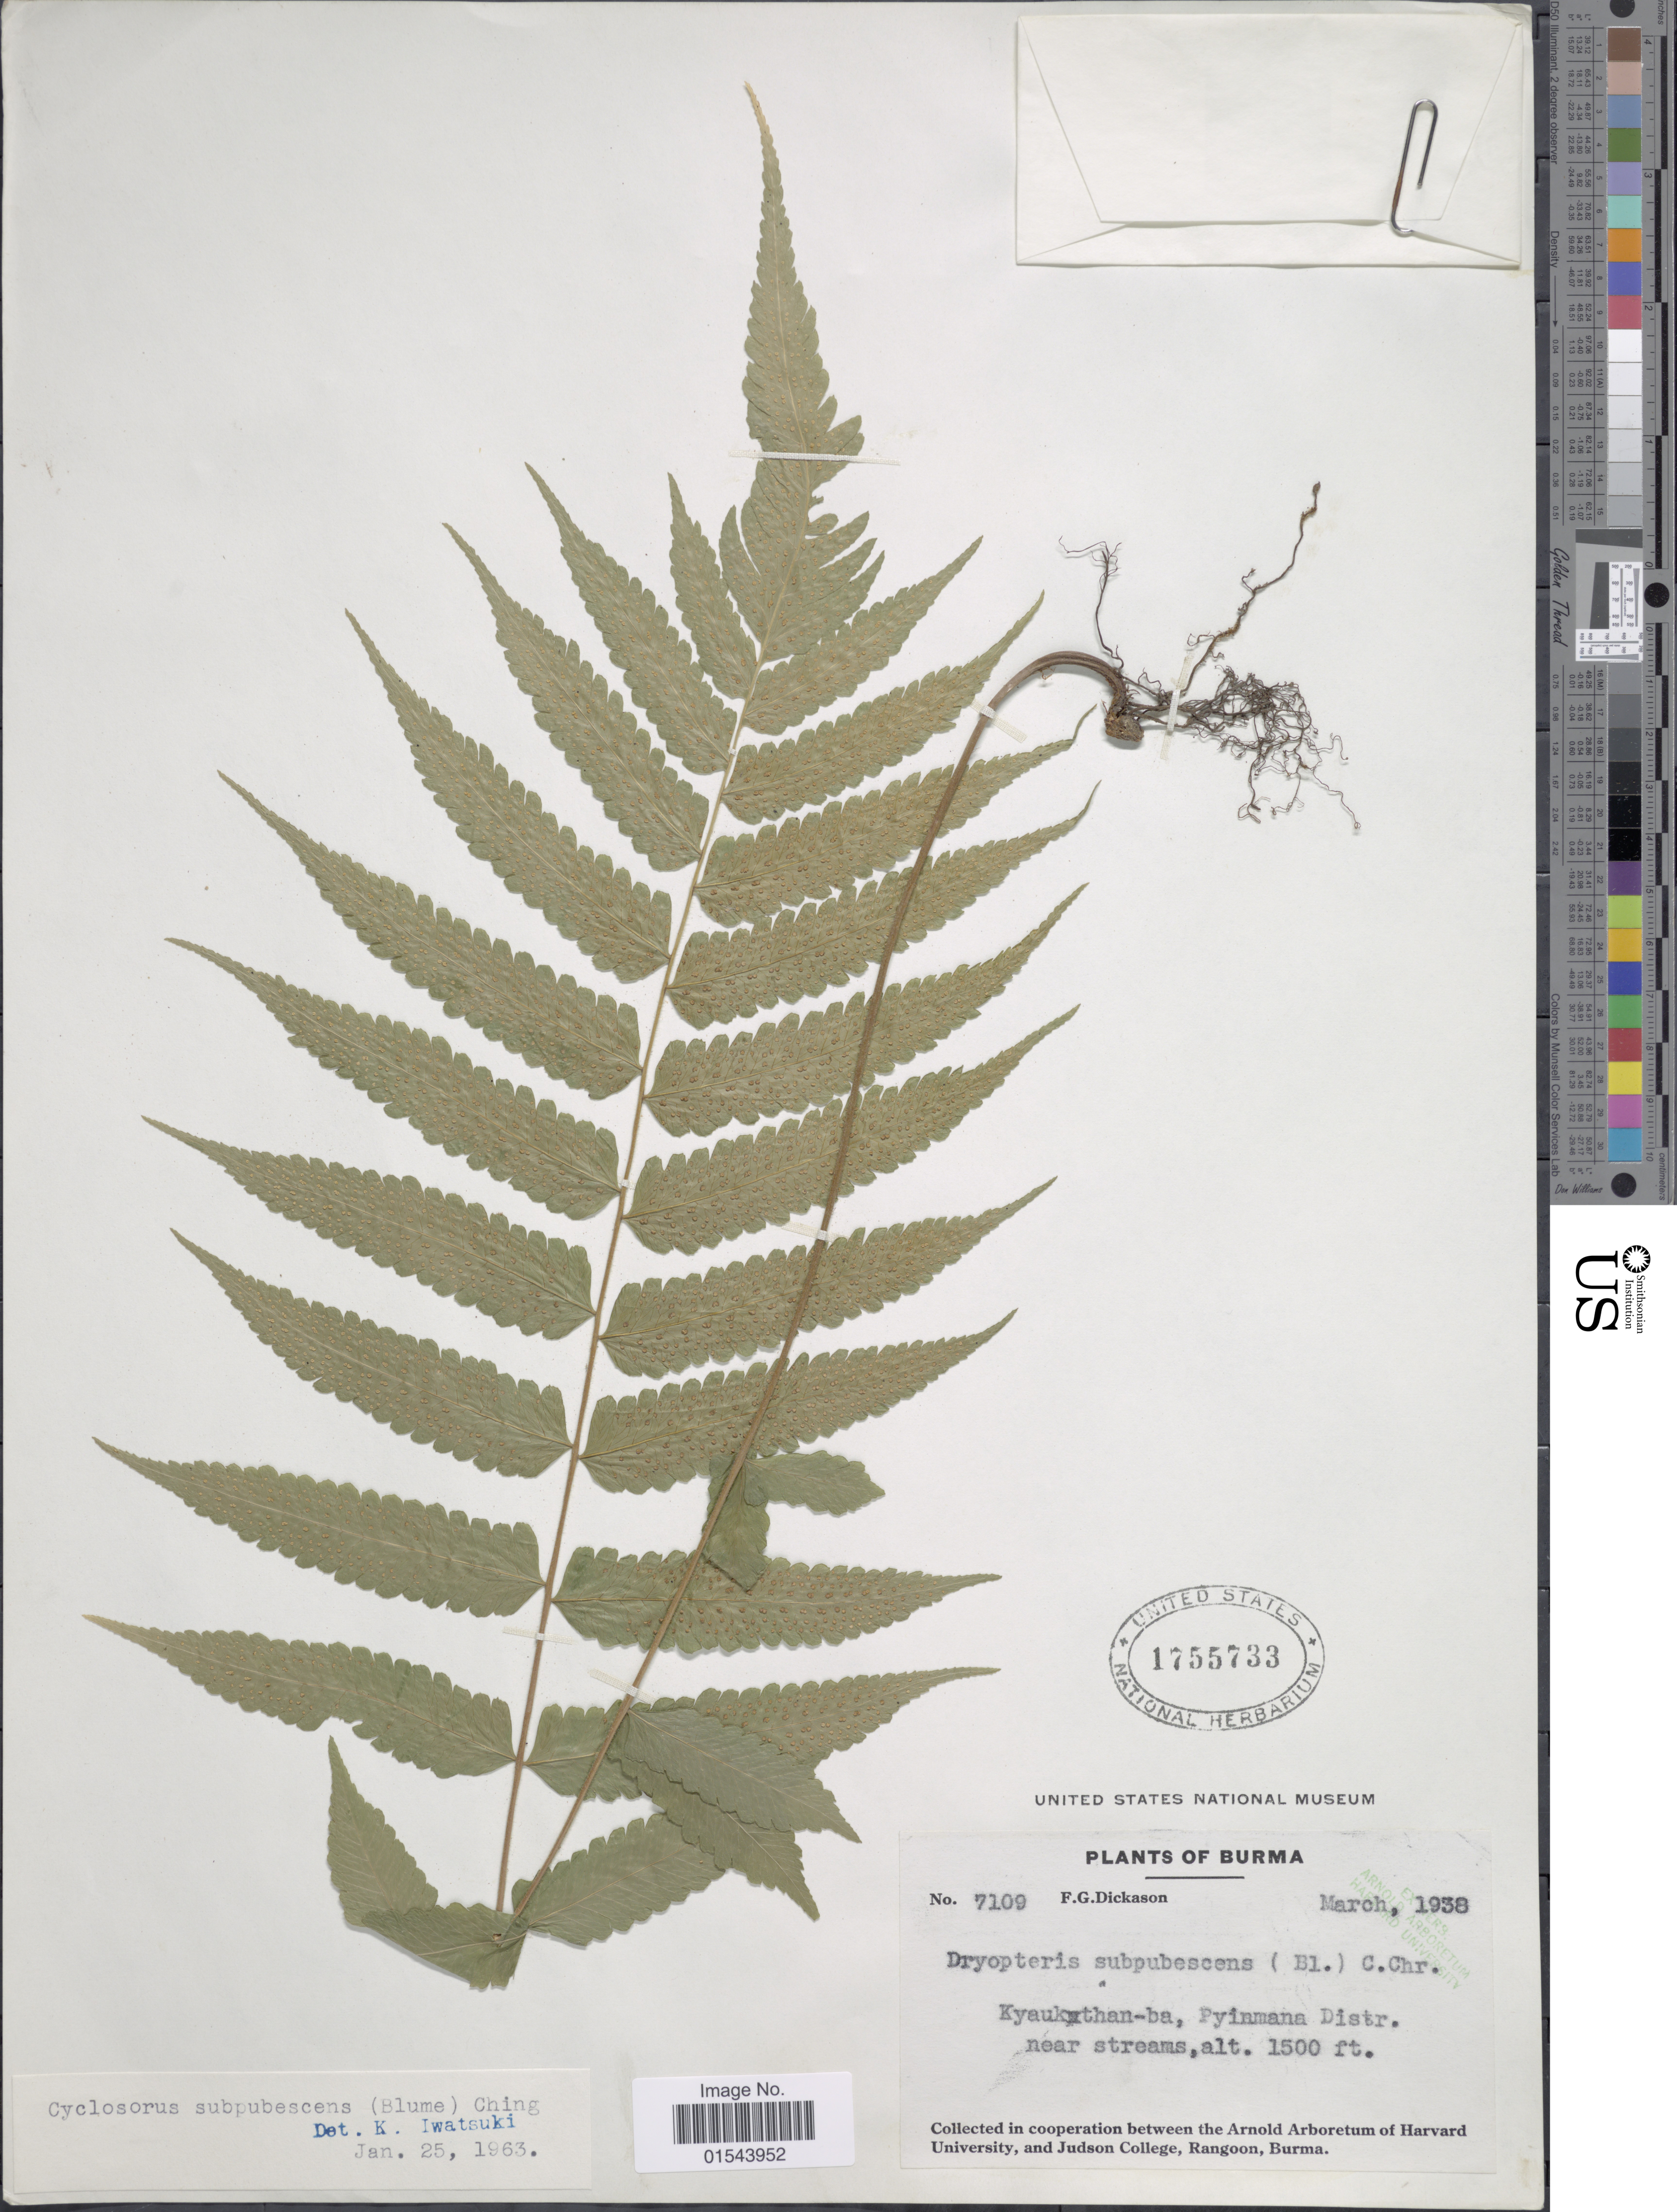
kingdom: Plantae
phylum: Tracheophyta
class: Polypodiopsida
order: Polypodiales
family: Thelypteridaceae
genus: Christella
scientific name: Christella subpubescens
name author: (Blume) Holttum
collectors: F. Dickason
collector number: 7109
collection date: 1938-03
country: Myanmar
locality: Burma, Kyaukathan-ba, Pyinmana Distr. near streams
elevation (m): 457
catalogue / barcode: US 1755733